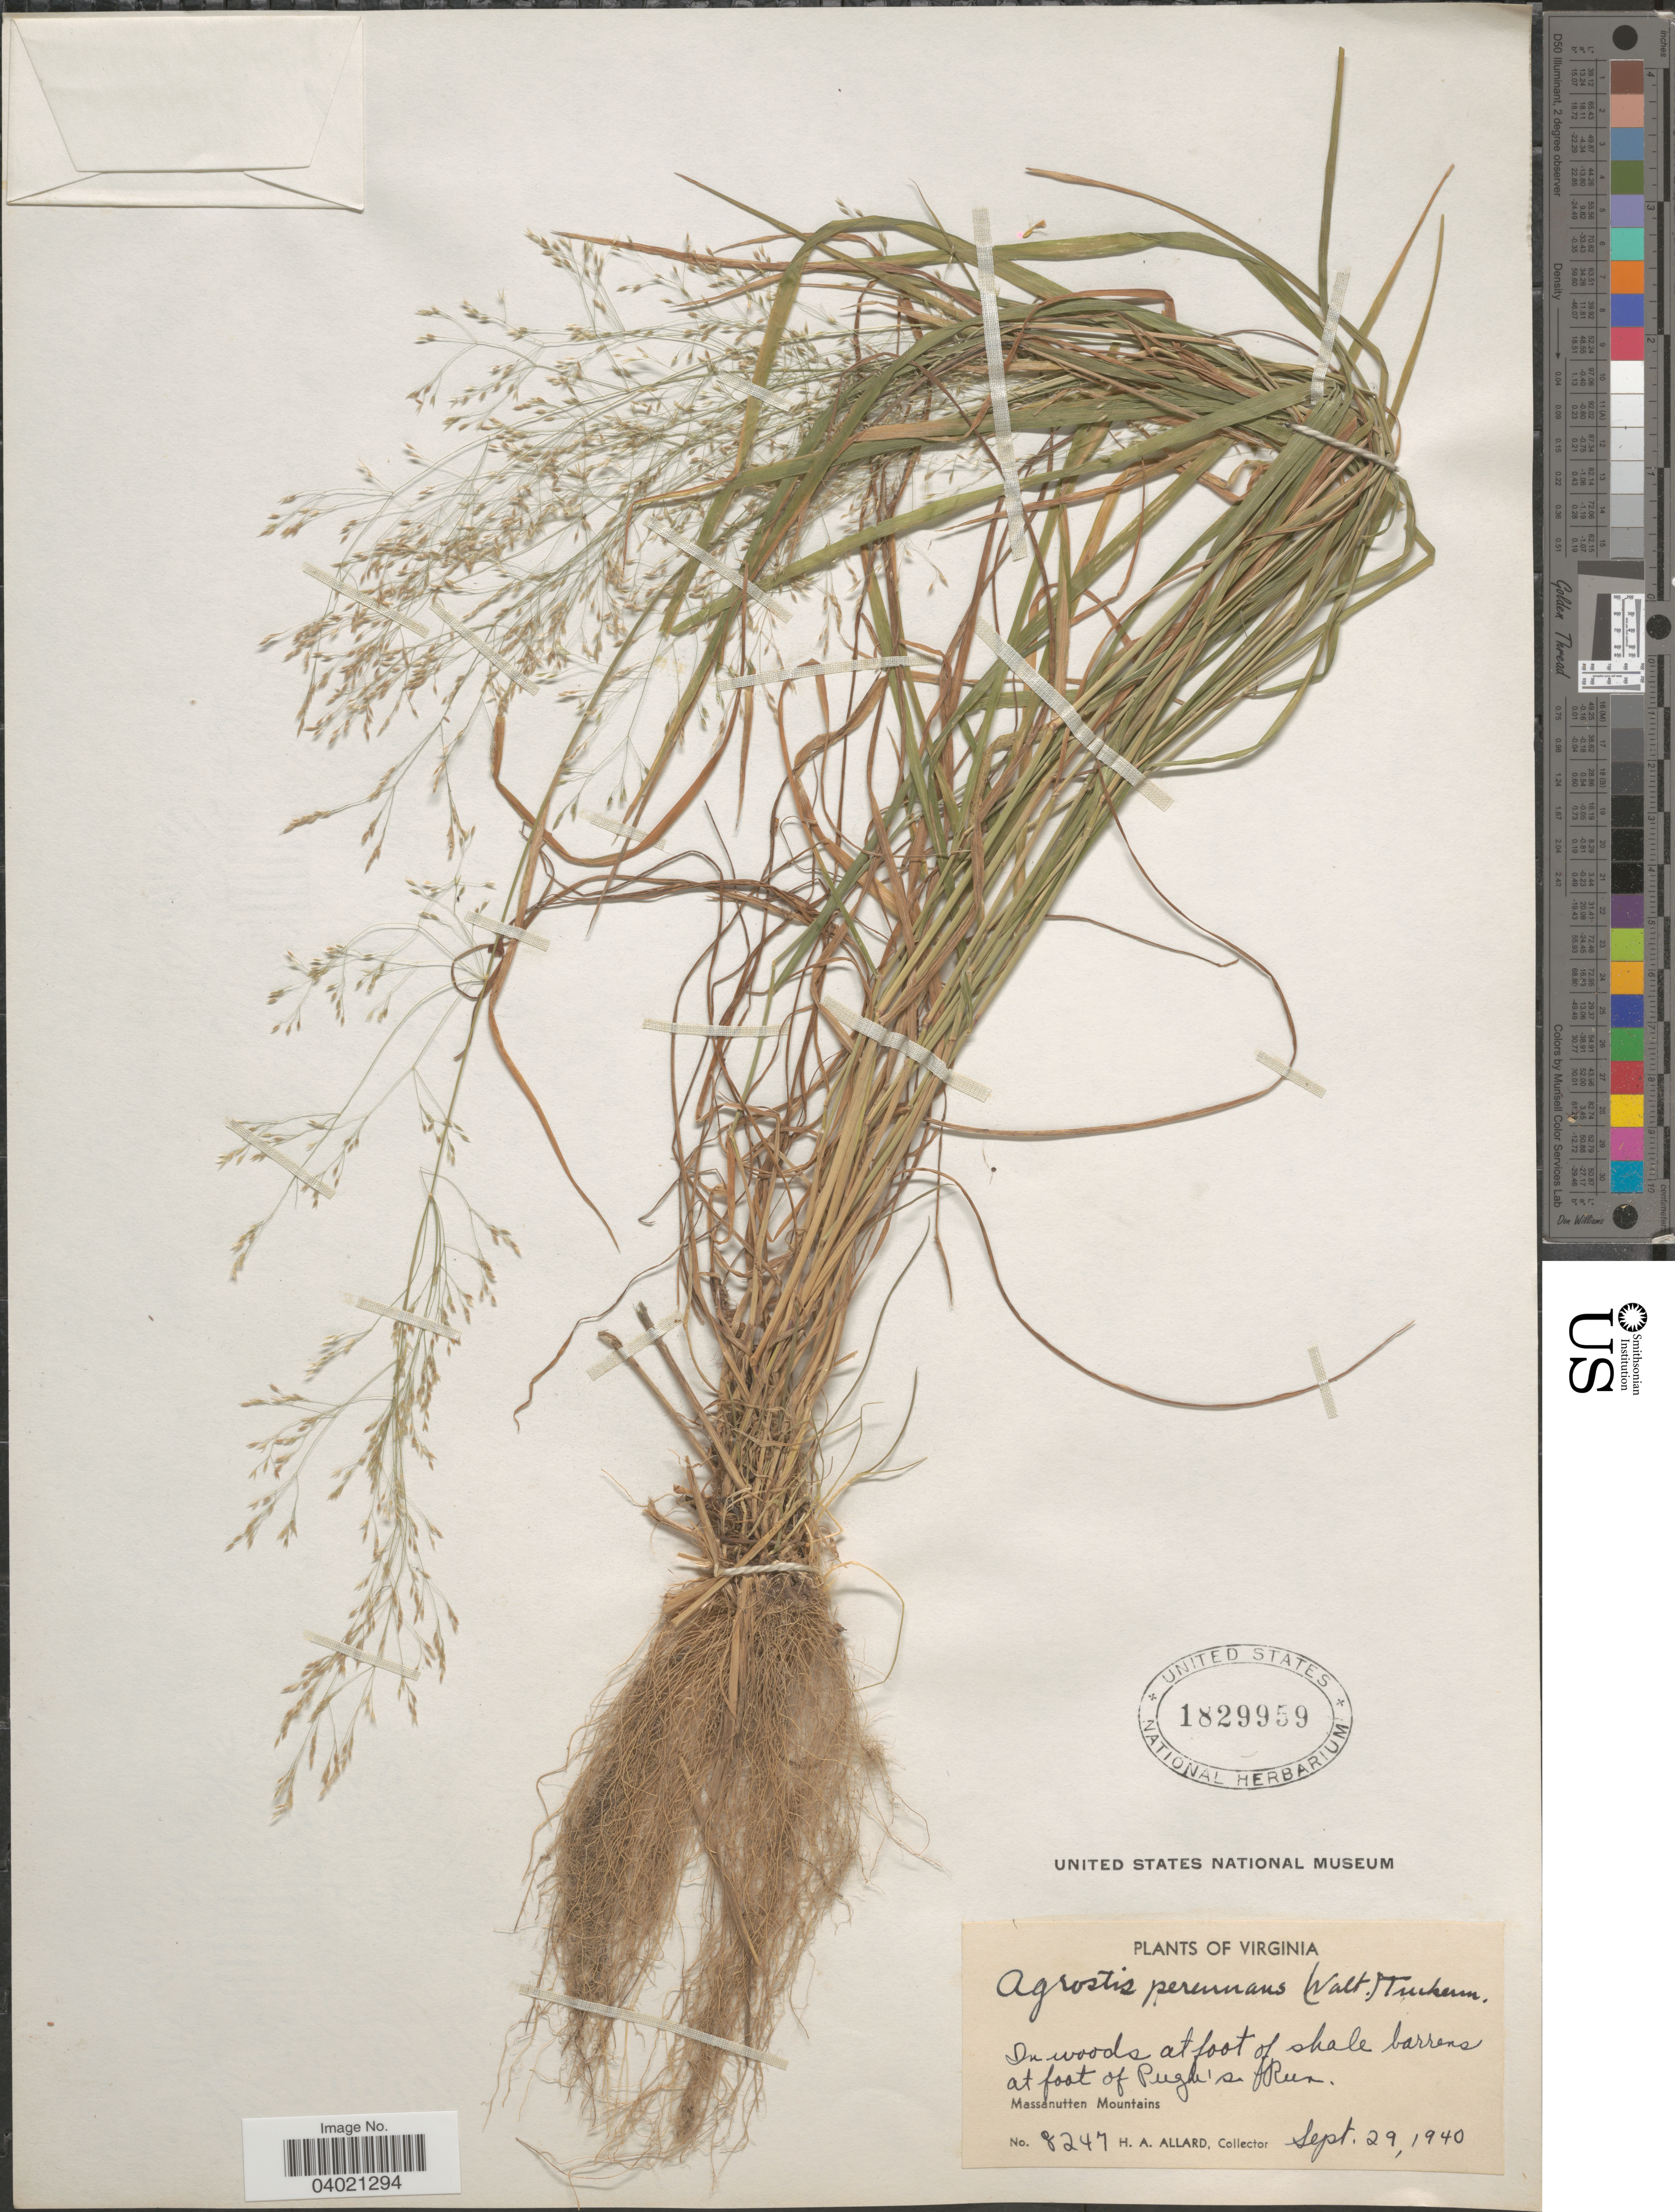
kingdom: Plantae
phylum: Tracheophyta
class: Liliopsida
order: Poales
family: Poaceae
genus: Agrostis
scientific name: Agrostis perennans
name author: (Walter) Tuck.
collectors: H. A. Allard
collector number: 8247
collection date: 1940-09-29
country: United States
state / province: Virginia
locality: At foot of Pugh's Run. Massanutten Mountains.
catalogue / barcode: US 1829959